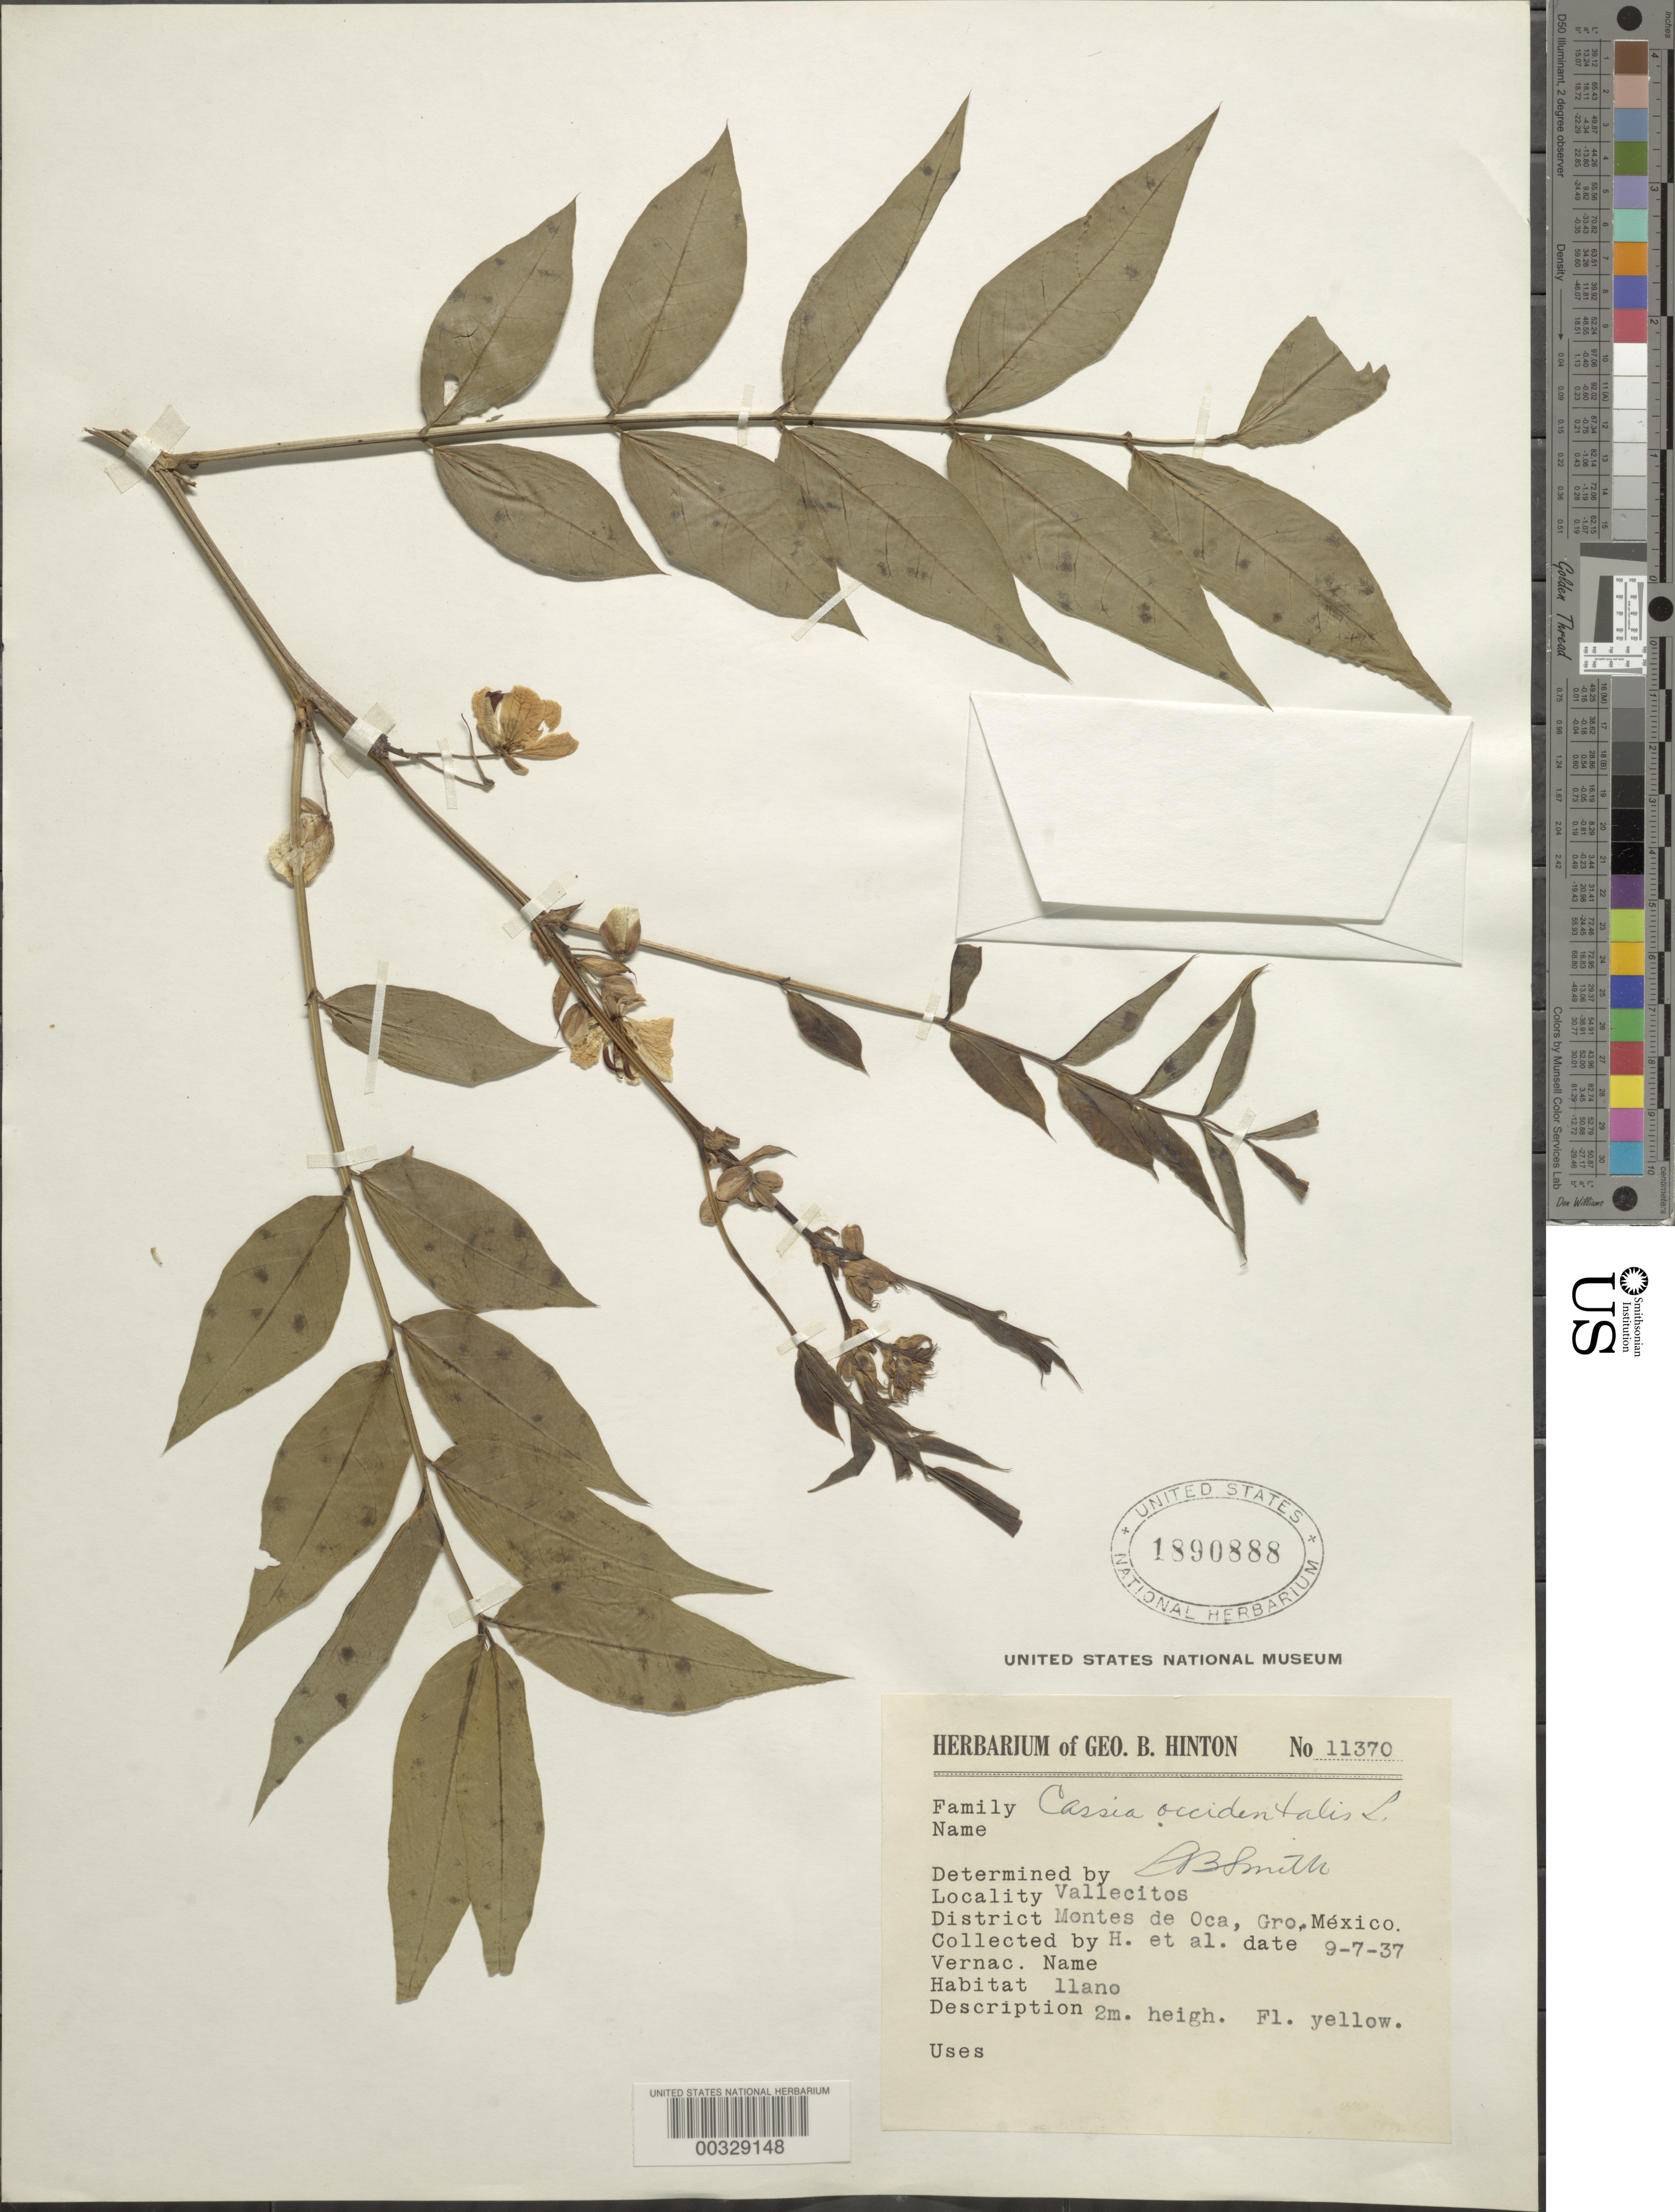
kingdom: Plantae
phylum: Tracheophyta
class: Magnoliopsida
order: Fabales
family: Fabaceae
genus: Senna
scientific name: Senna occidentalis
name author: (L.) Link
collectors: G. B. Hinton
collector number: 11370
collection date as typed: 07 Sep 1937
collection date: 1937-09-07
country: Mexico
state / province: Guerrero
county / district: Unión De Isidoro Montes De Oca, La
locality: Montes de Oca mun. (?), Vallecitos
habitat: Llano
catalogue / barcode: US 1890888